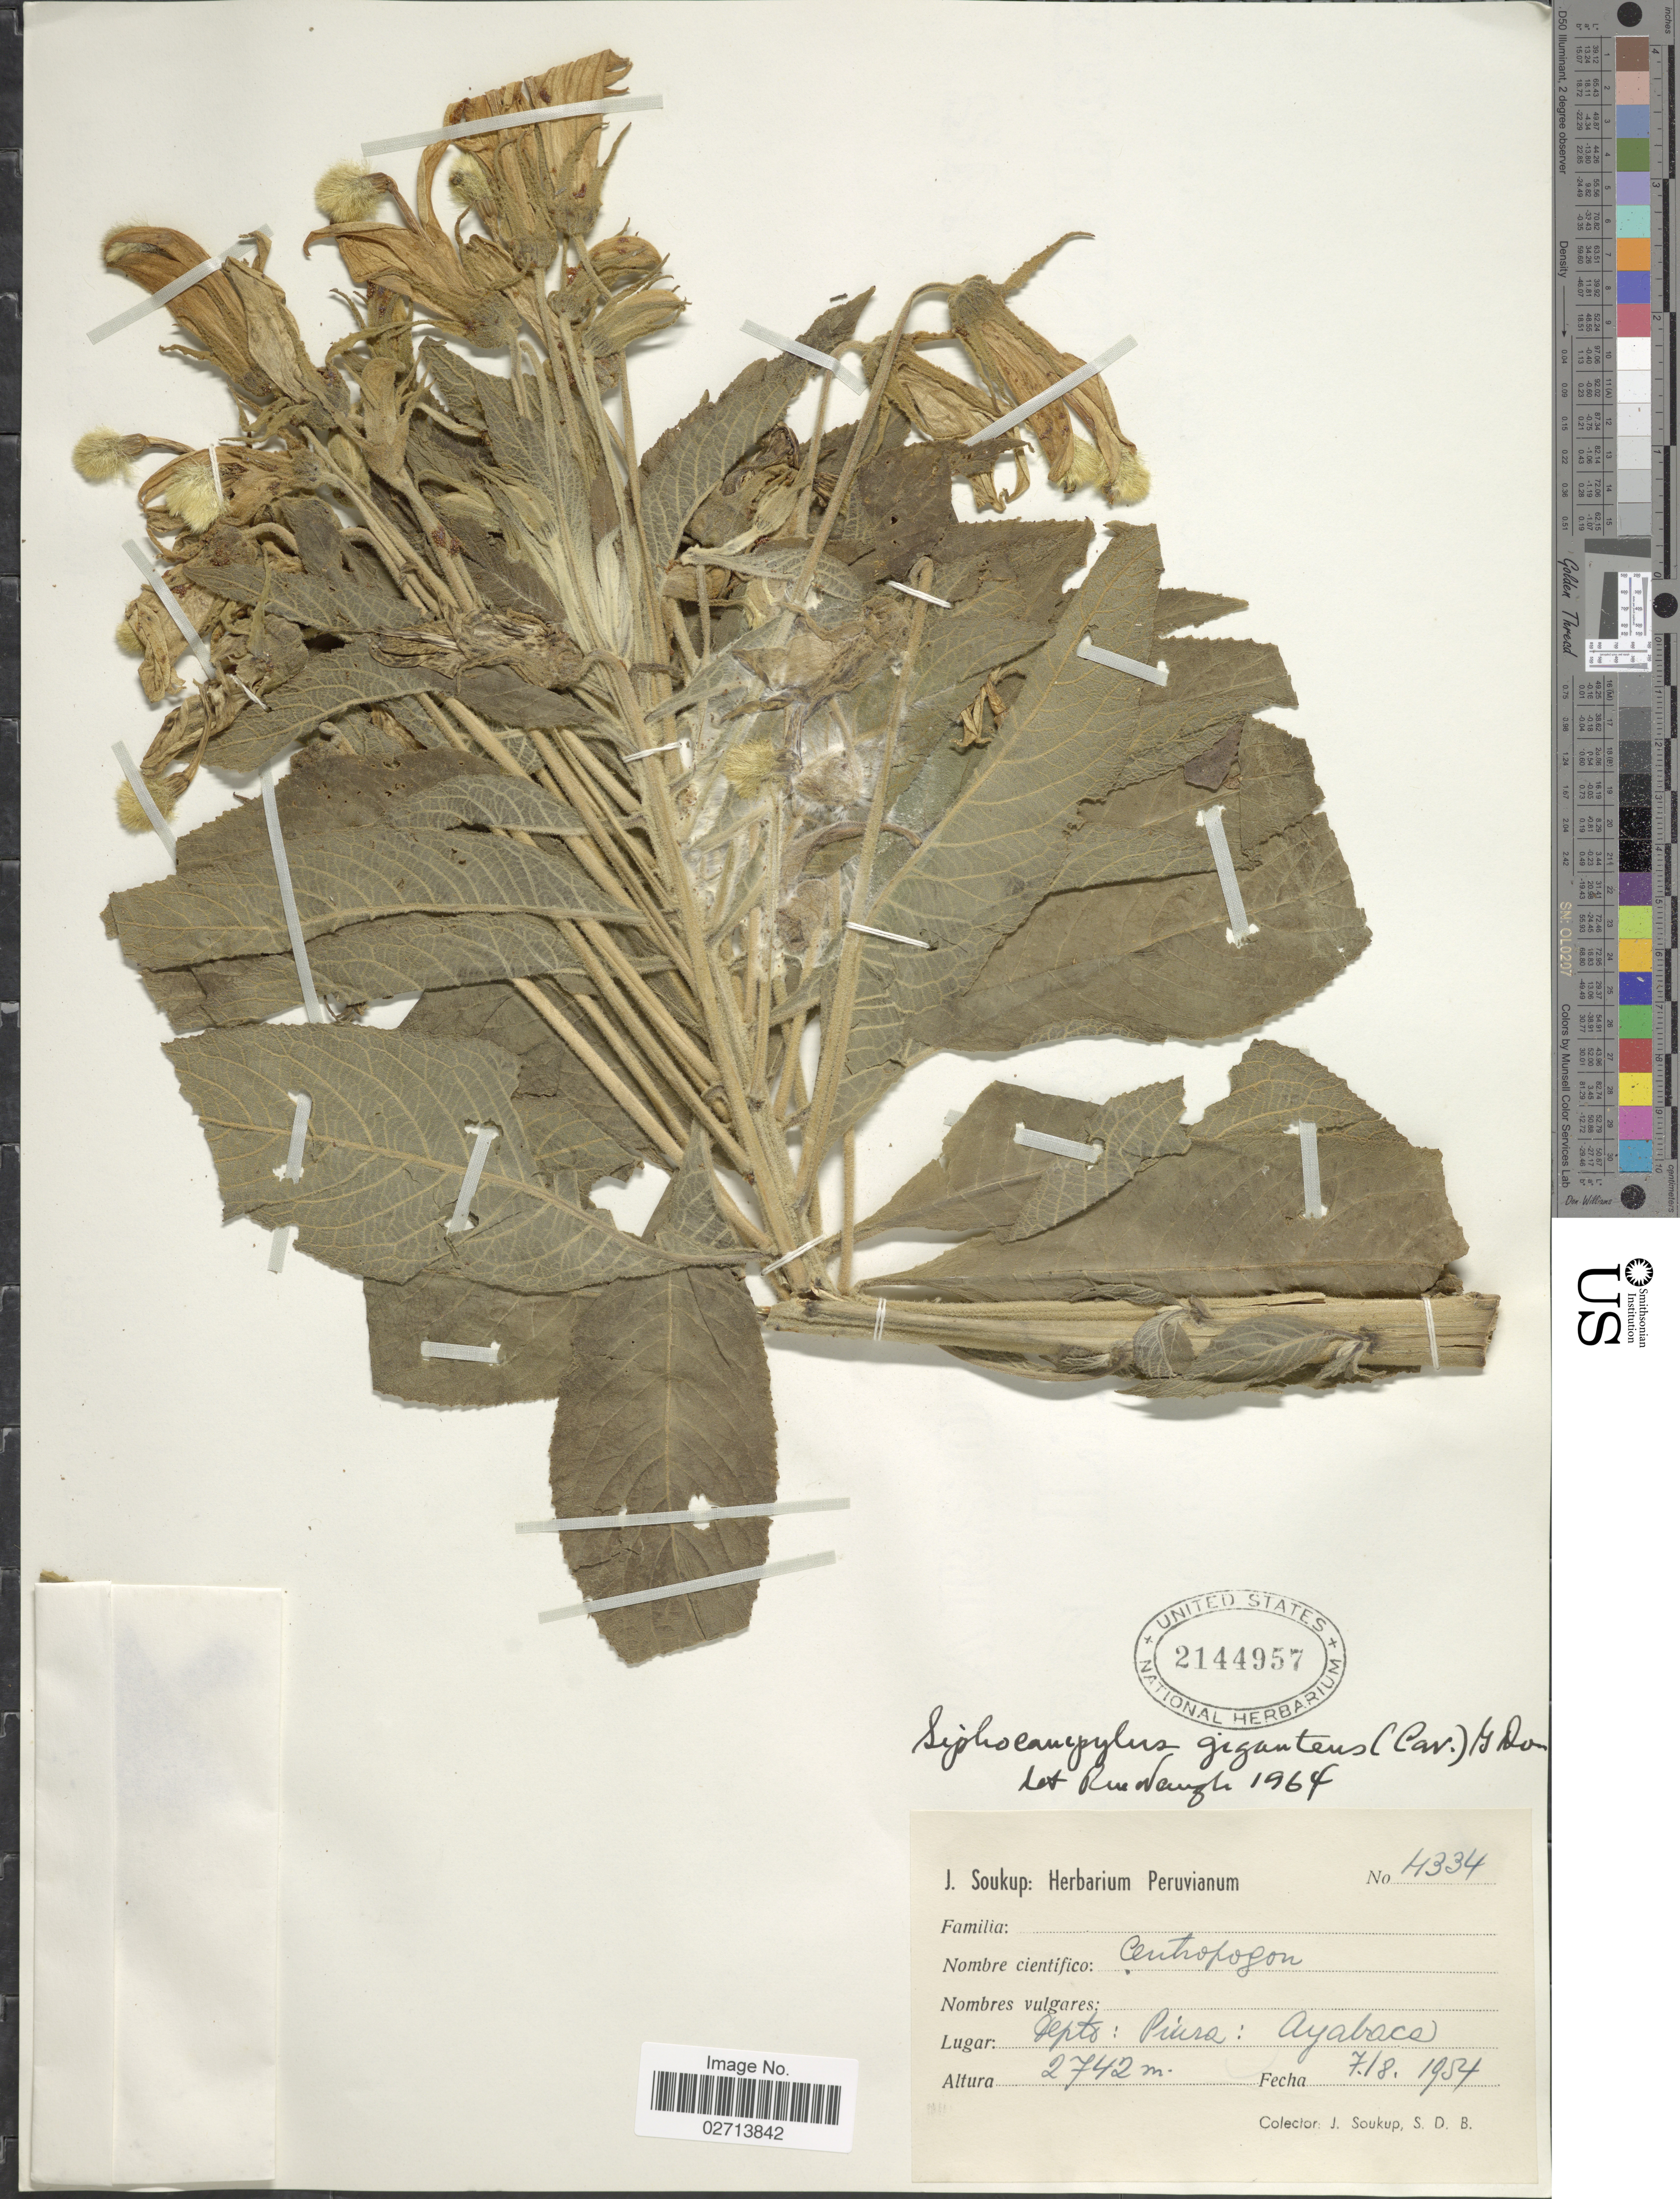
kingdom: Plantae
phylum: Tracheophyta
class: Magnoliopsida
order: Asterales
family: Campanulaceae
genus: Siphocampylus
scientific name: Siphocampylus giganteus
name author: (Cav.) G. Don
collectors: J. J. Soukup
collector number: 4334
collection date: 1954-08-07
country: Peru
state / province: Piura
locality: Dept: Piura: Ayabaca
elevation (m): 2742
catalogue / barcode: US 2144957